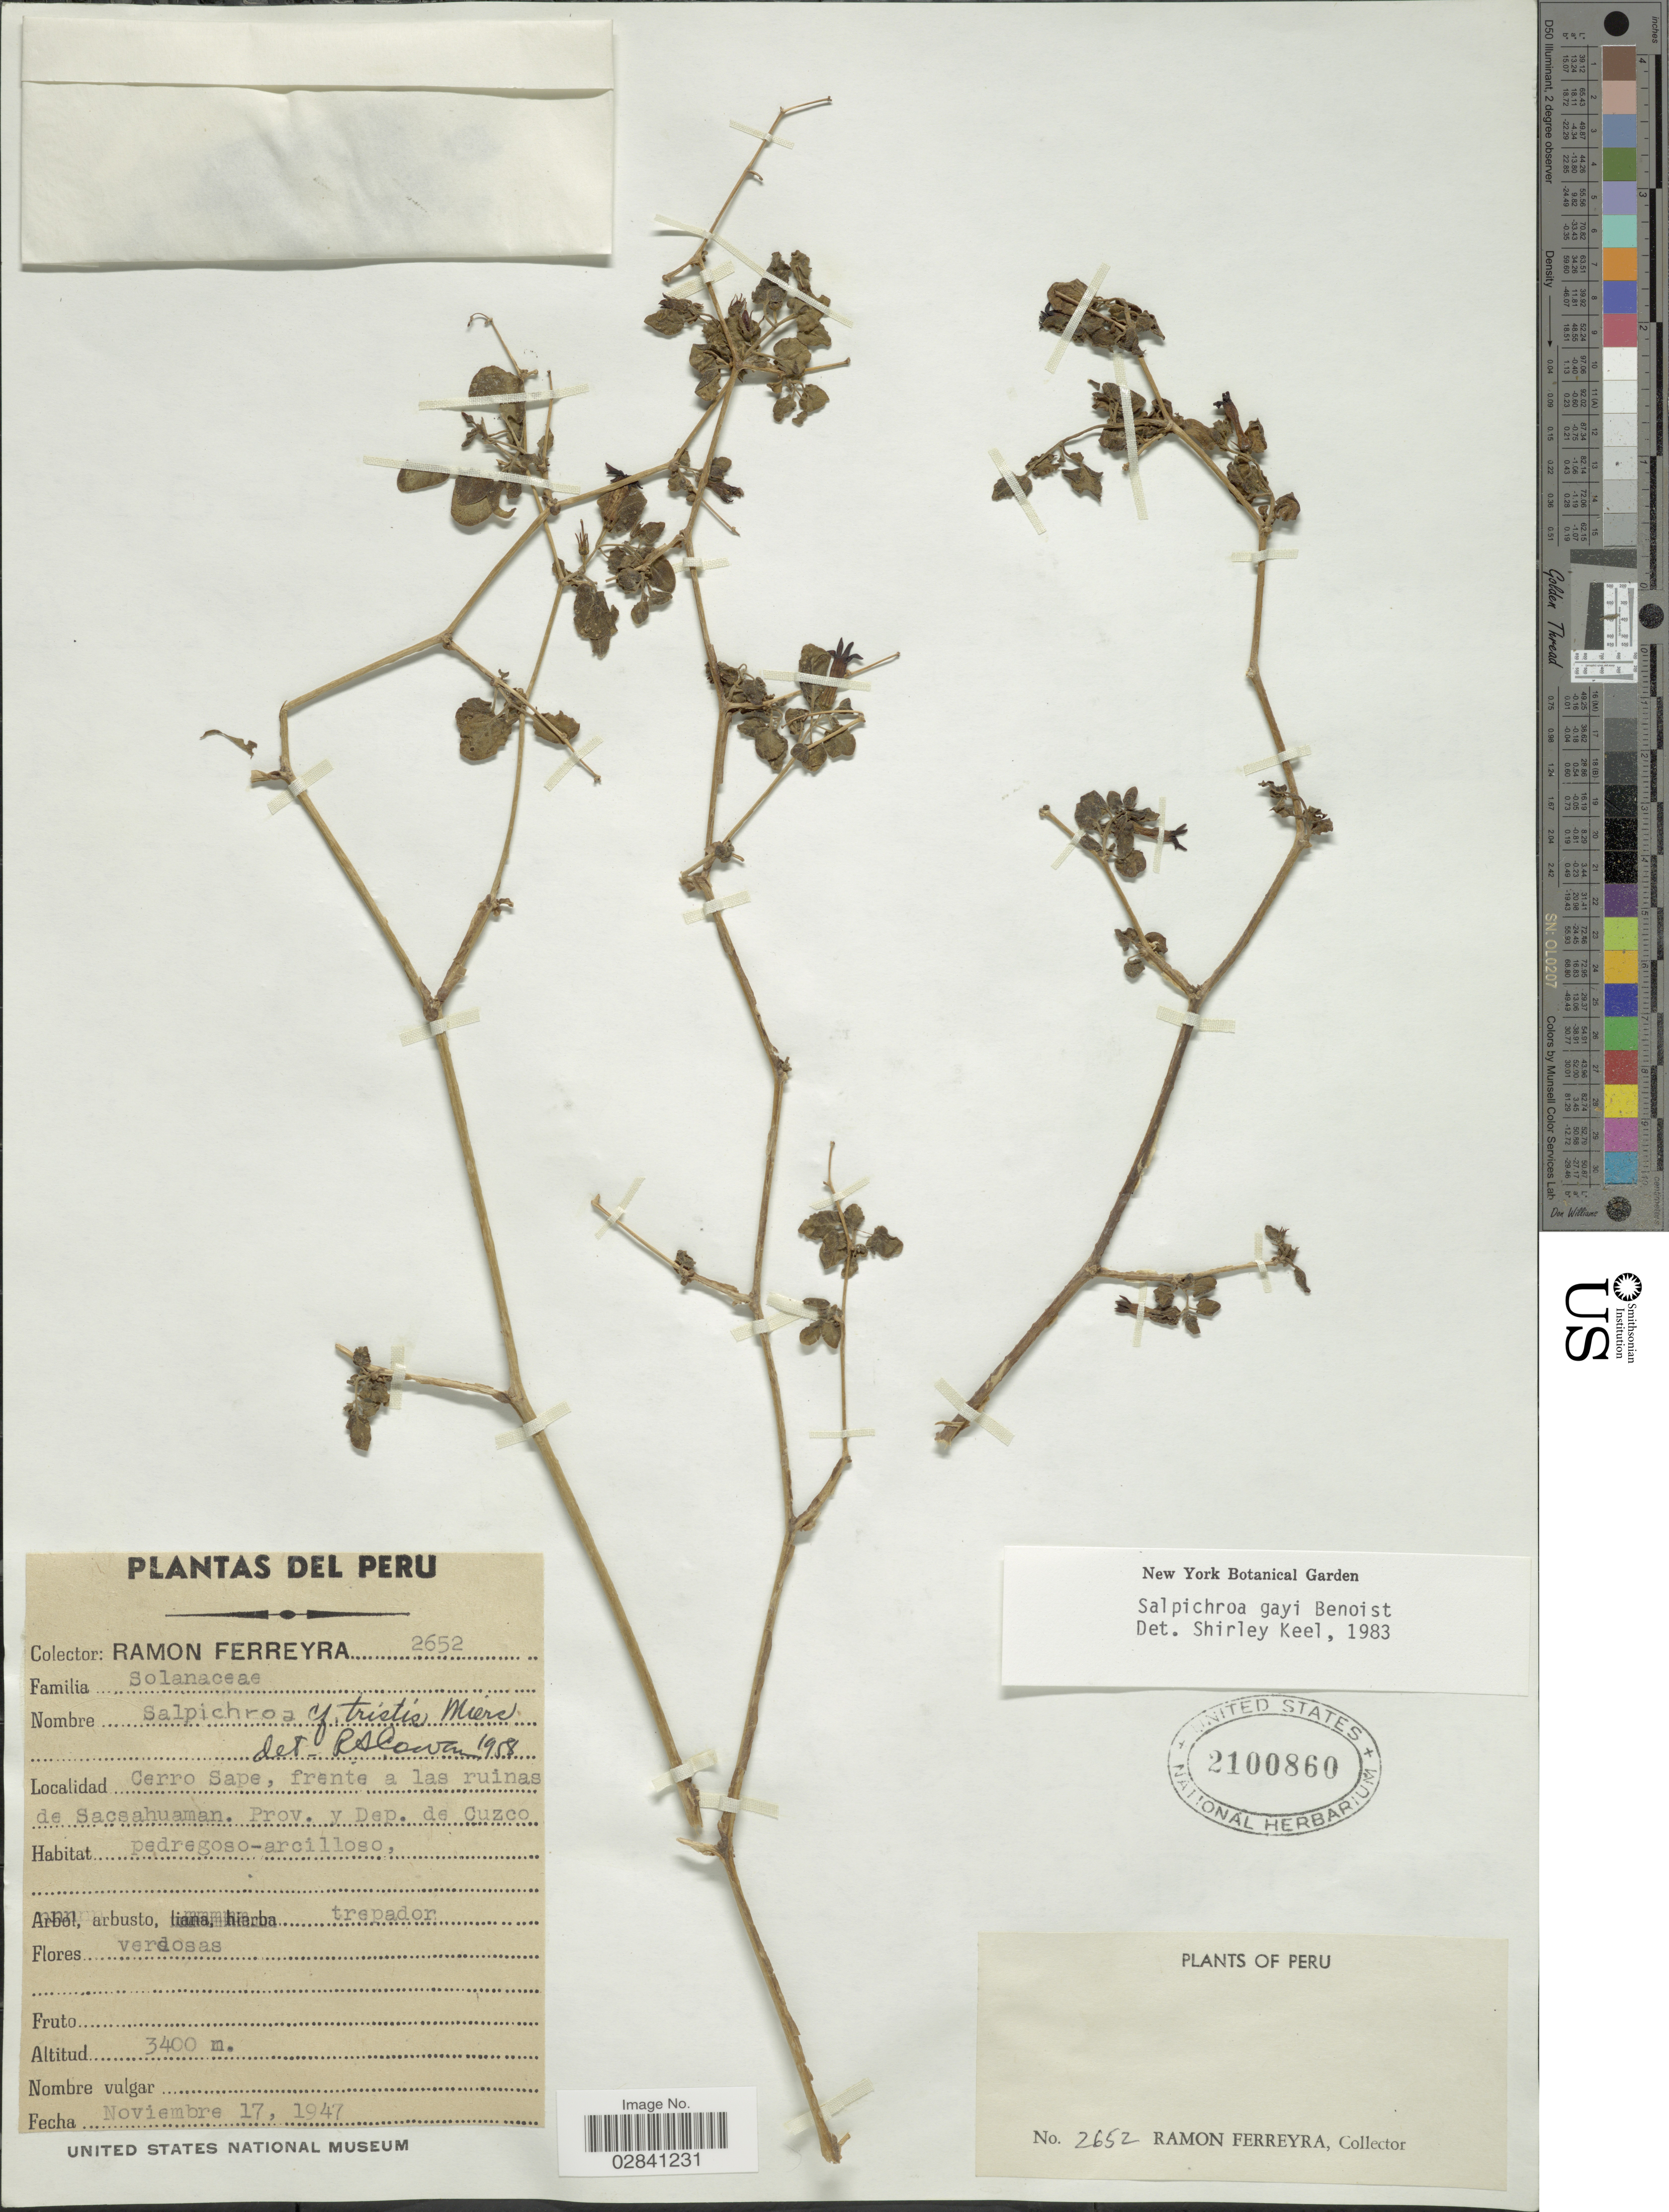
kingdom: Plantae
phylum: Tracheophyta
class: Magnoliopsida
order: Solanales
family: Solanaceae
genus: Salpichroa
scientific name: Salpichroa gayi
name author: Benoist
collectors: R. A. Ferreyra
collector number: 2652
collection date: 1947-11-17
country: Peru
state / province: Cusco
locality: Cerro Sape, frente a las ruinas de Sacsahuaman. Prov. y Dep. de Cuzco.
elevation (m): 3400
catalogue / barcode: US 2100860